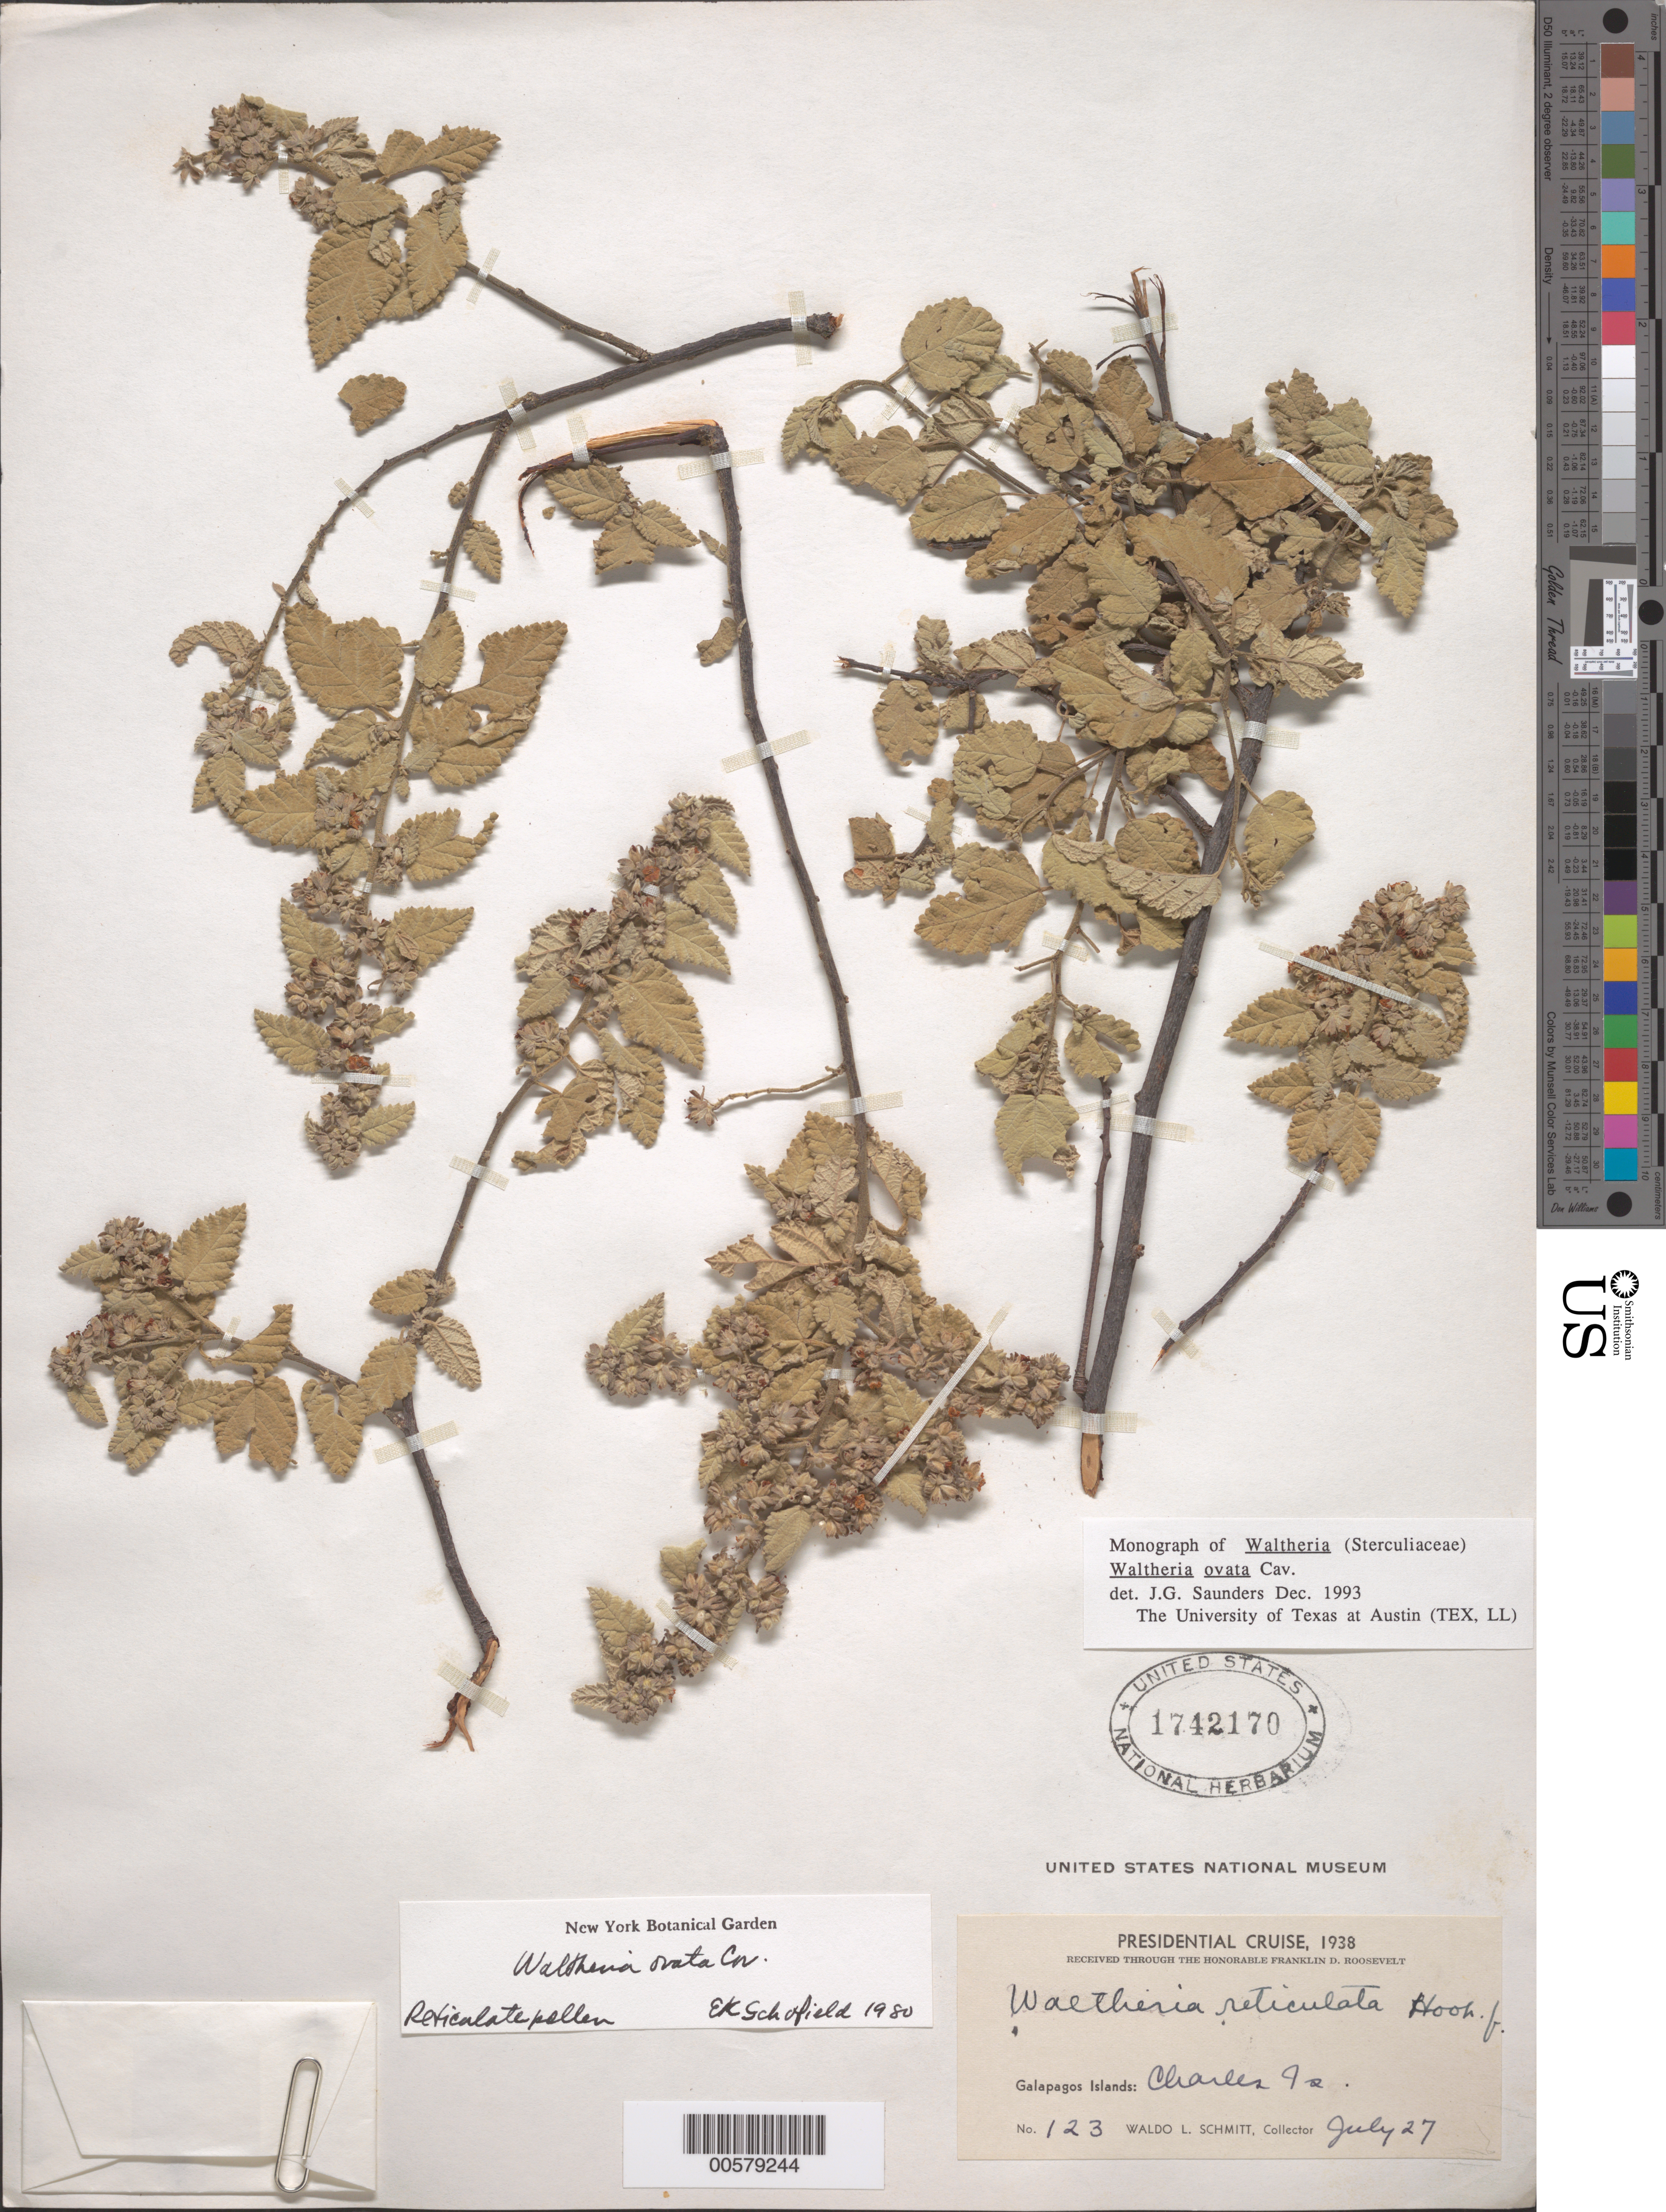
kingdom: Plantae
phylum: Tracheophyta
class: Magnoliopsida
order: Malvales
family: Malvaceae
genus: Waltheria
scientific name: Waltheria ovata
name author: Cav.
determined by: Saunders, J. G.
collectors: W. L. Schmitt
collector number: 123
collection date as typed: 27 Jul 1938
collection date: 1938-07-27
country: Ecuador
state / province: Colón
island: Floreana [Charles, Santa Maria]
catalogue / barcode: US 1742170